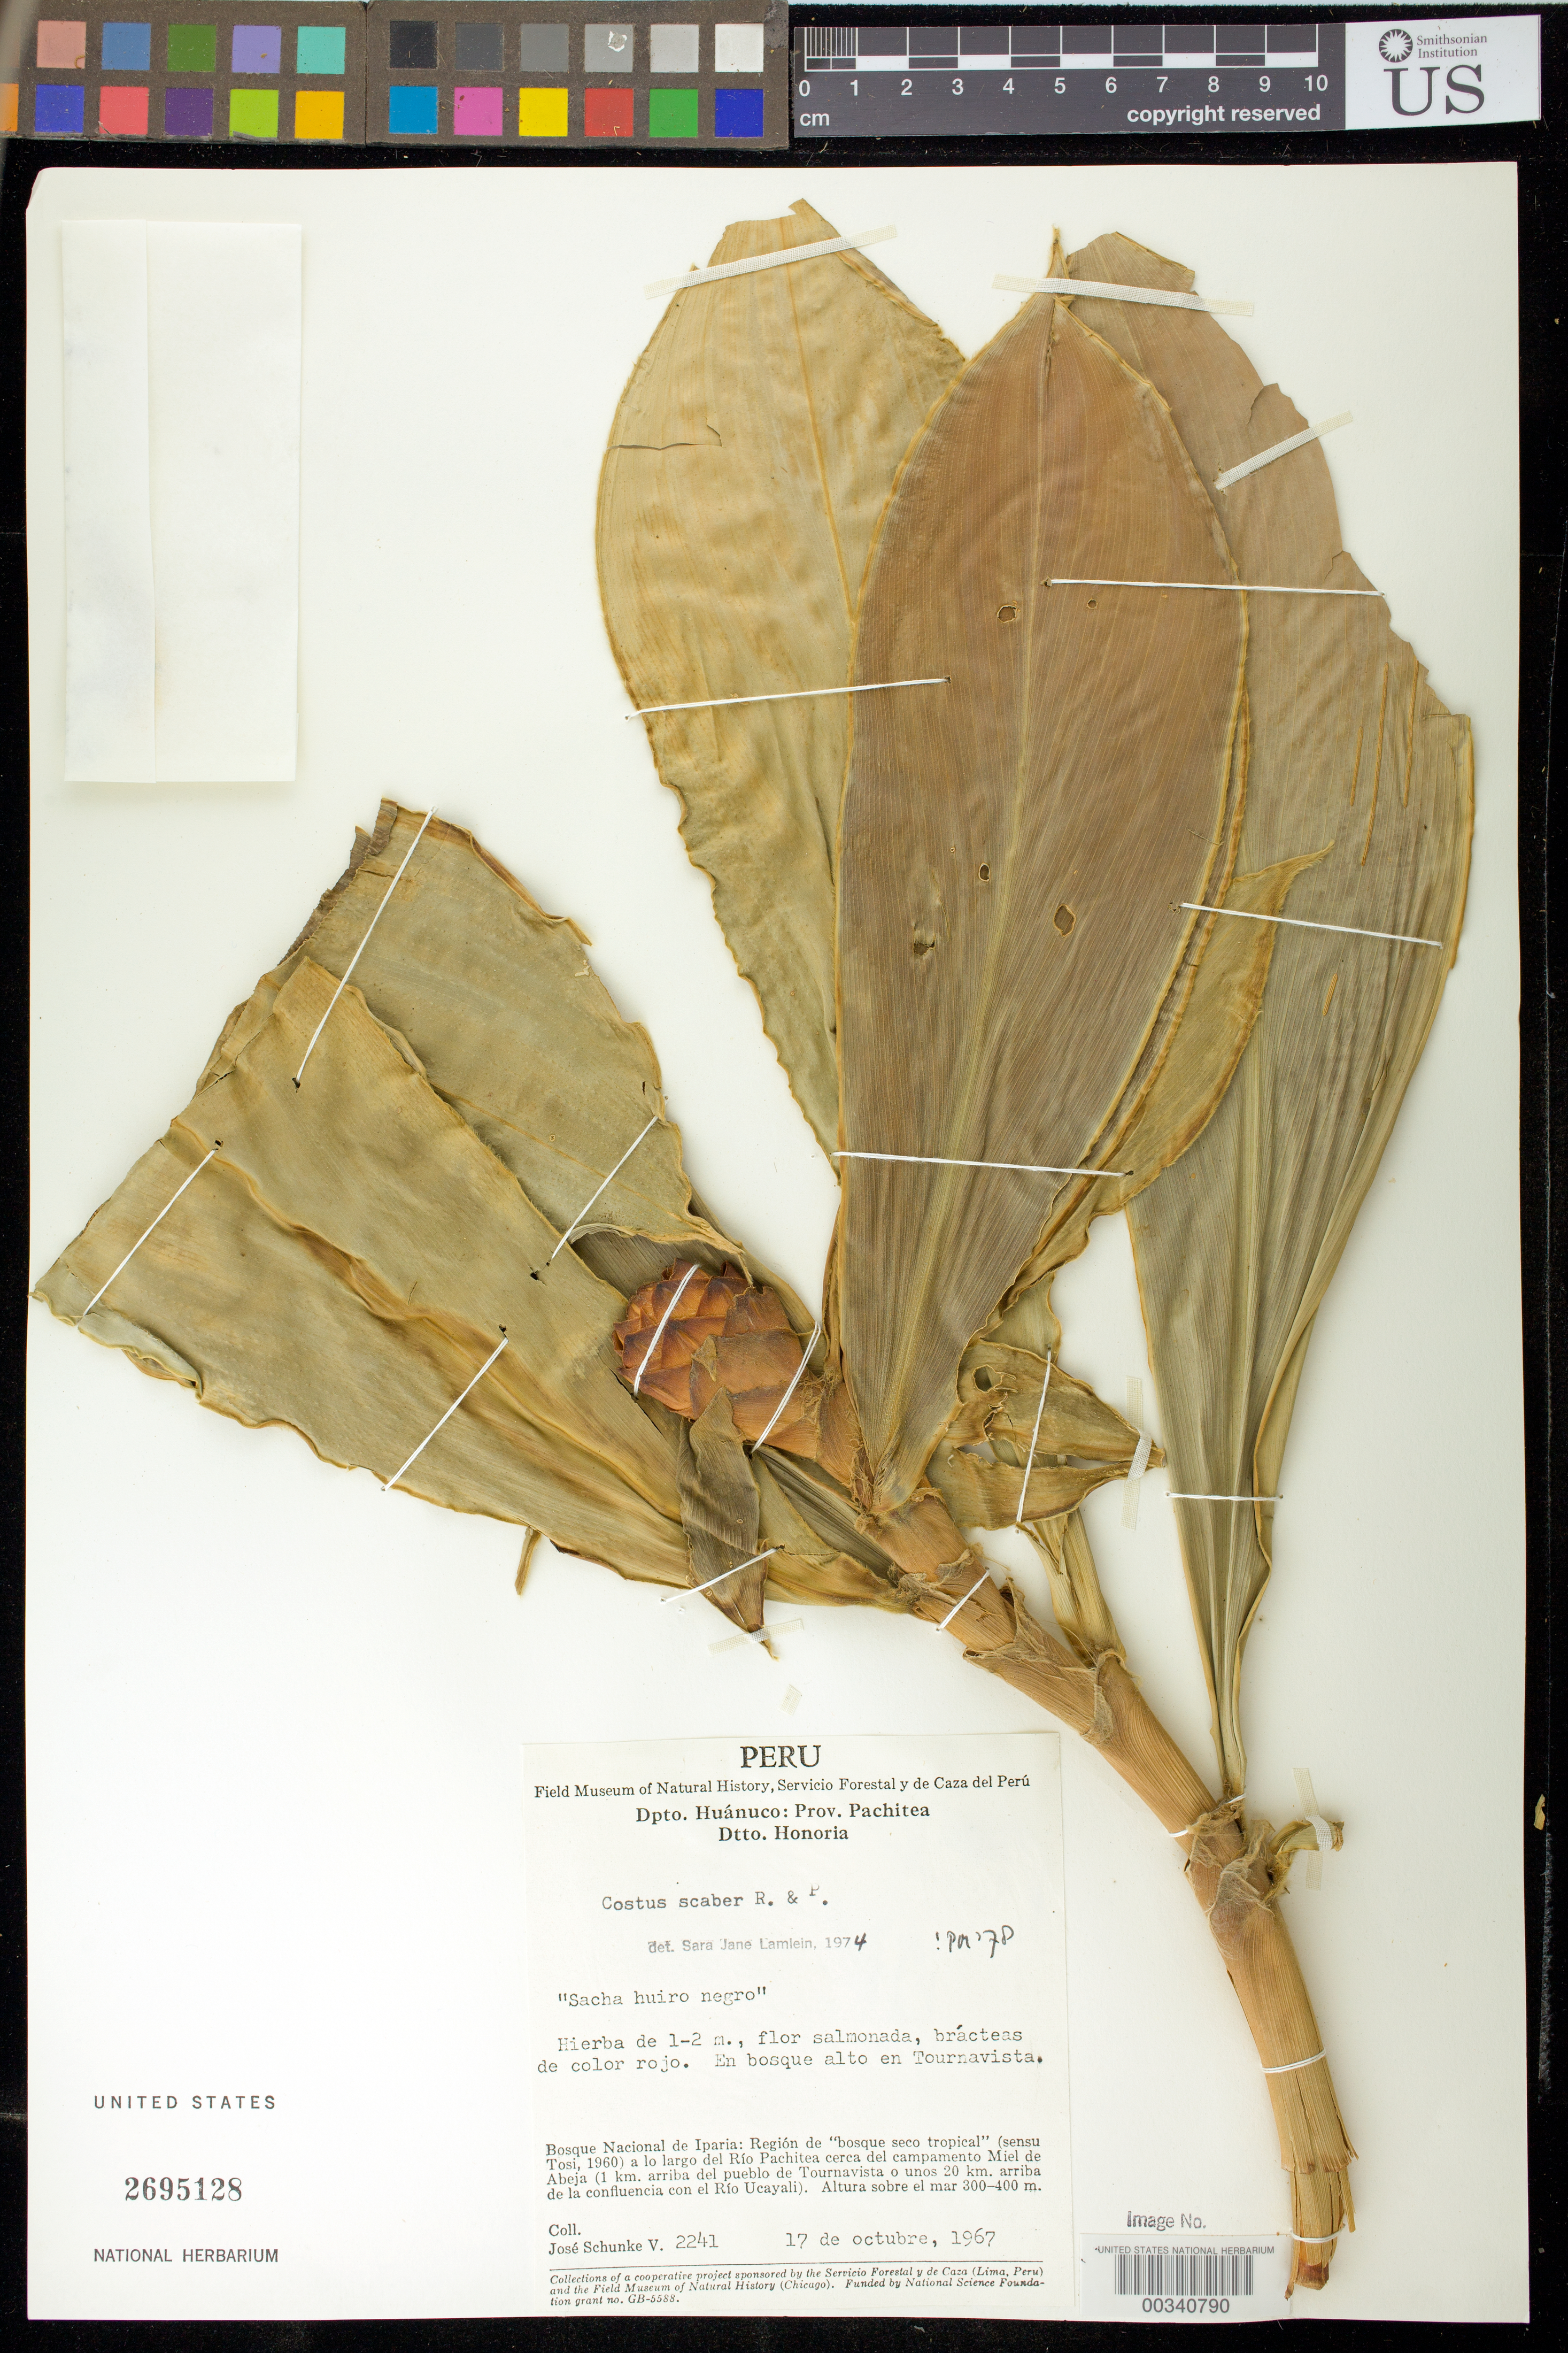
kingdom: Plantae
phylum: Tracheophyta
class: Liliopsida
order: Zingiberales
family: Costaceae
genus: Costus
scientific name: Costus scaber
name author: Ruiz & Pav.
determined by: Maas, Paul J. M.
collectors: J. Schunke Vigo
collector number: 2241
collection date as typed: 17 Oct 1967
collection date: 1967-10-17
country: Peru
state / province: Huánuco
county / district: Pachitea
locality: Dtto honoria, en bosque alto en tournavista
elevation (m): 300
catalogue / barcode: US 2695128